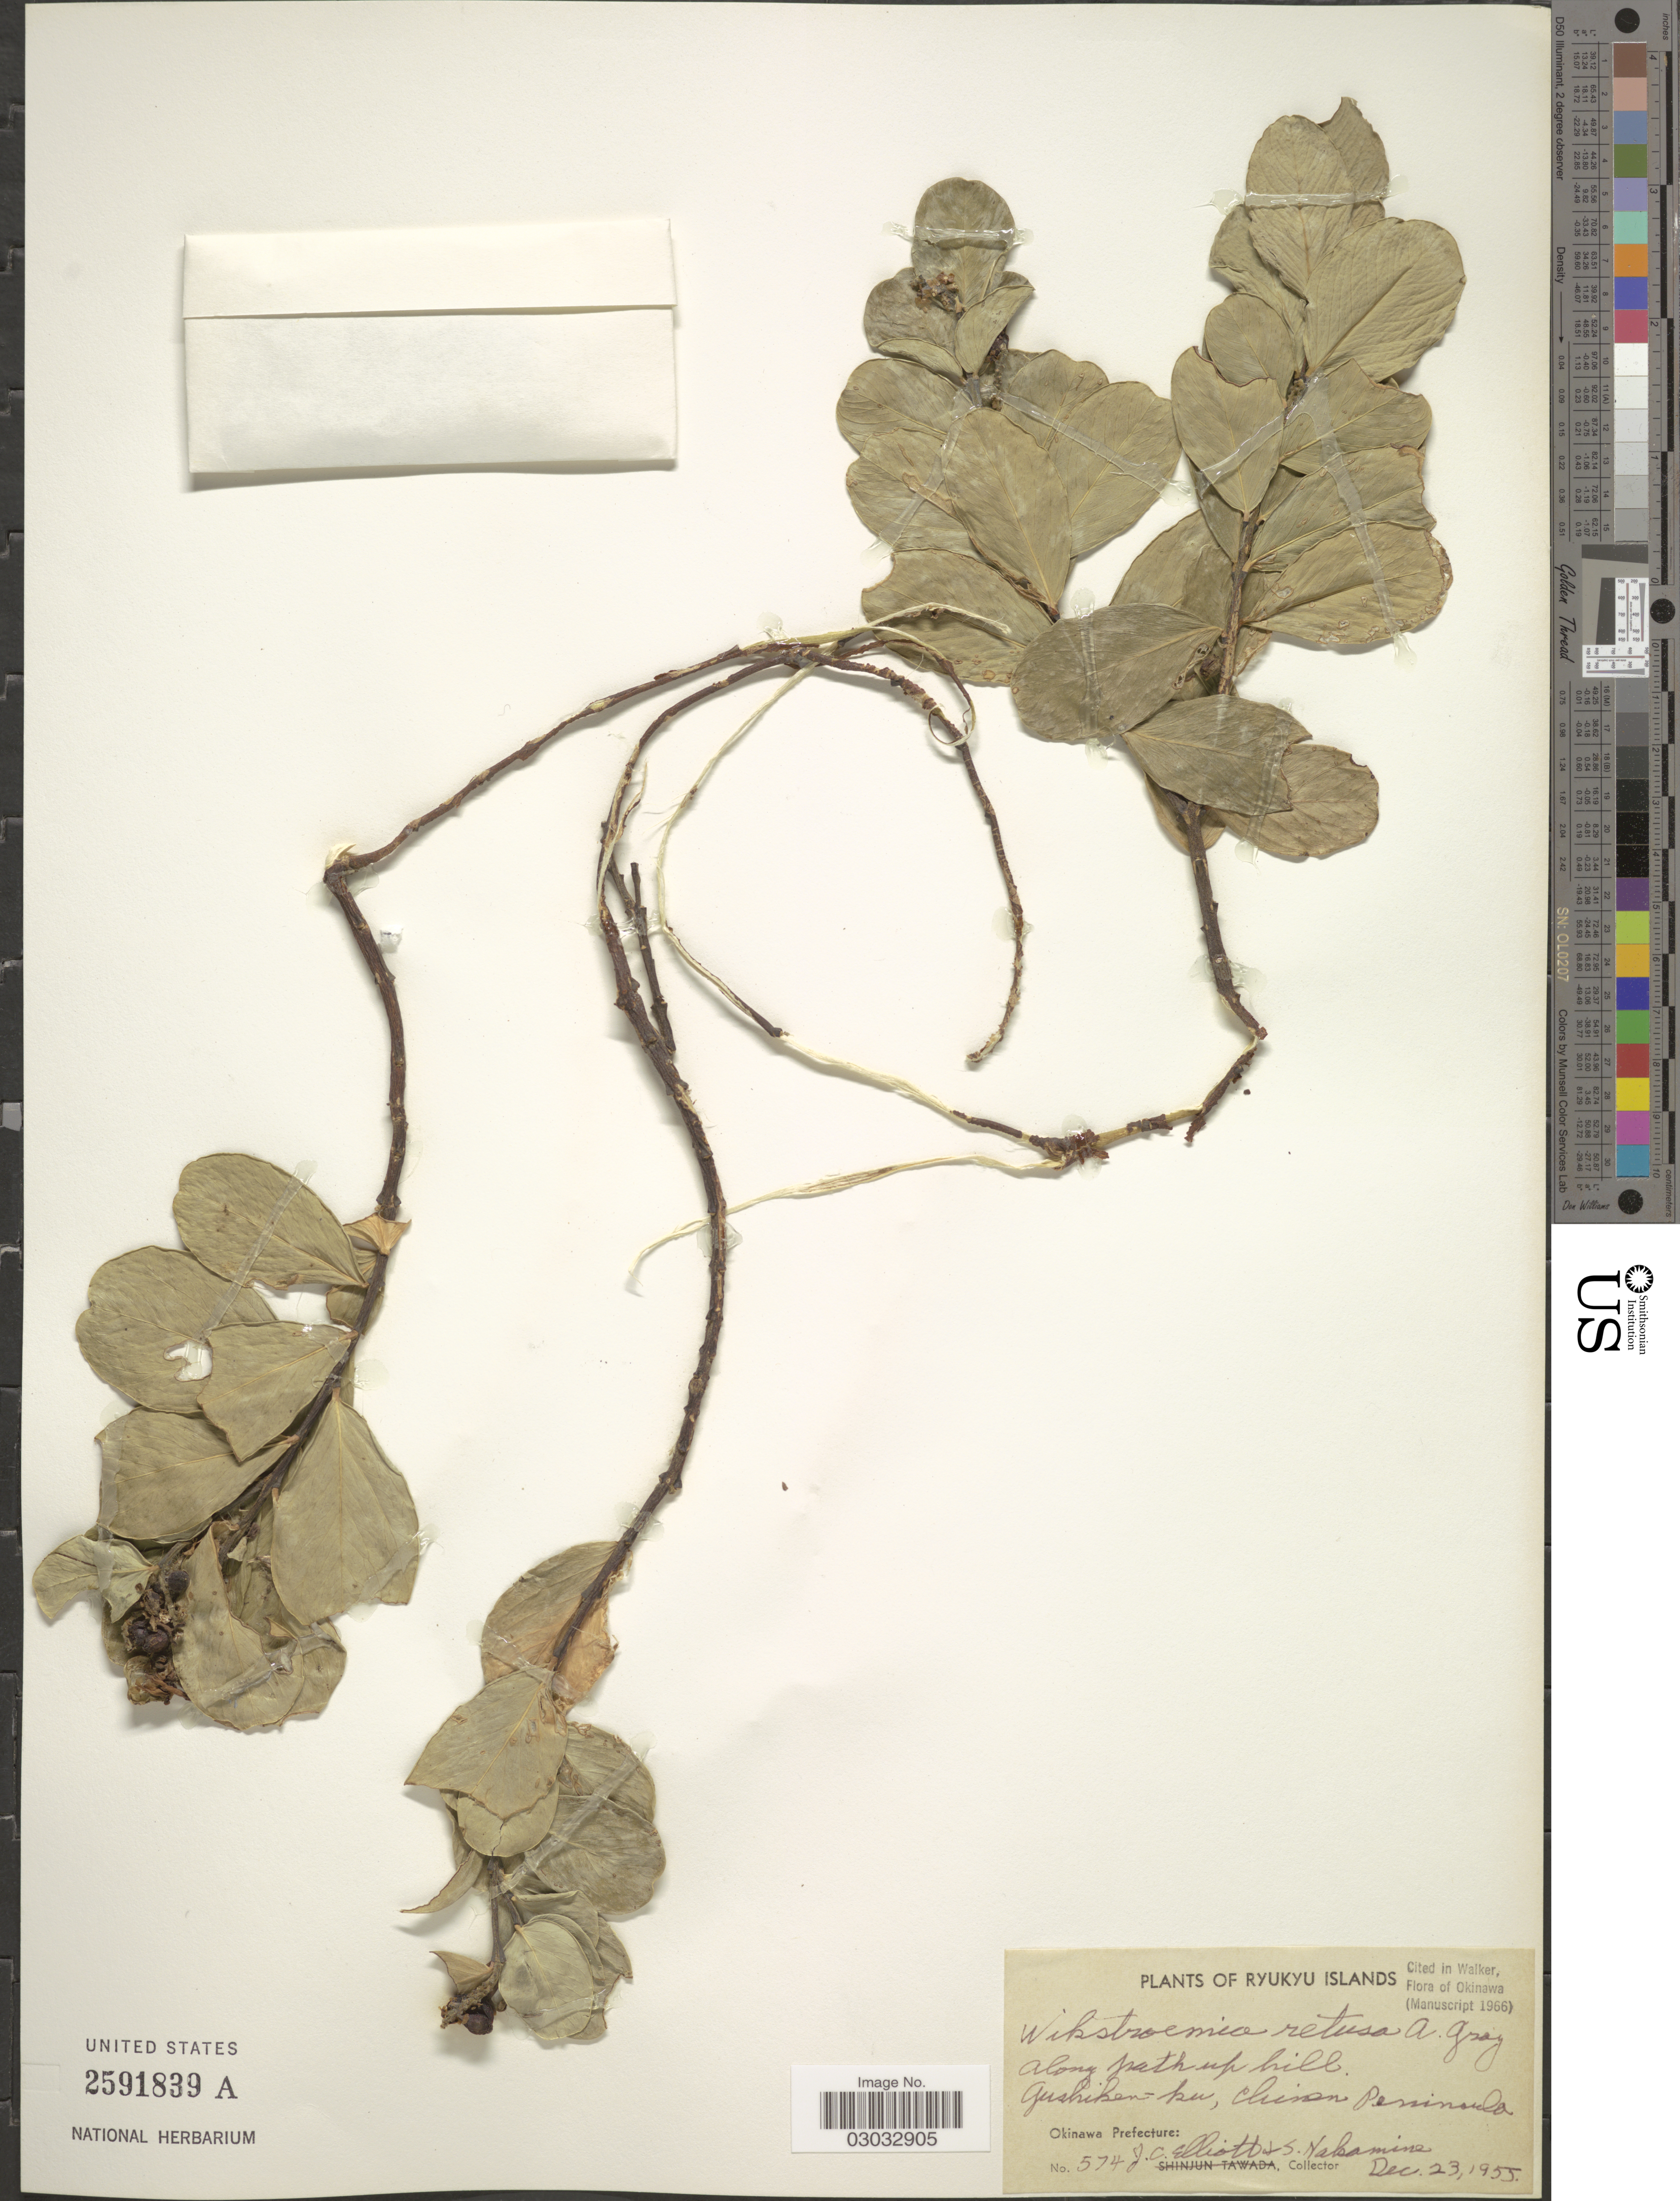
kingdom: Plantae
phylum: Tracheophyta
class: Magnoliopsida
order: Malvales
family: Thymelaeaceae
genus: Wikstroemia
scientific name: Wikstroemia retusa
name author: A. Gray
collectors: J. C. Elliott & S. Nakamine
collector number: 5748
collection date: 1955-12-23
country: Japan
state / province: Okinawa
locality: Ryukyu Islands, along path up hill, Gushiken-ku, Chinen peninsula, Okinawa Prefecture.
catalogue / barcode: US 2591839A